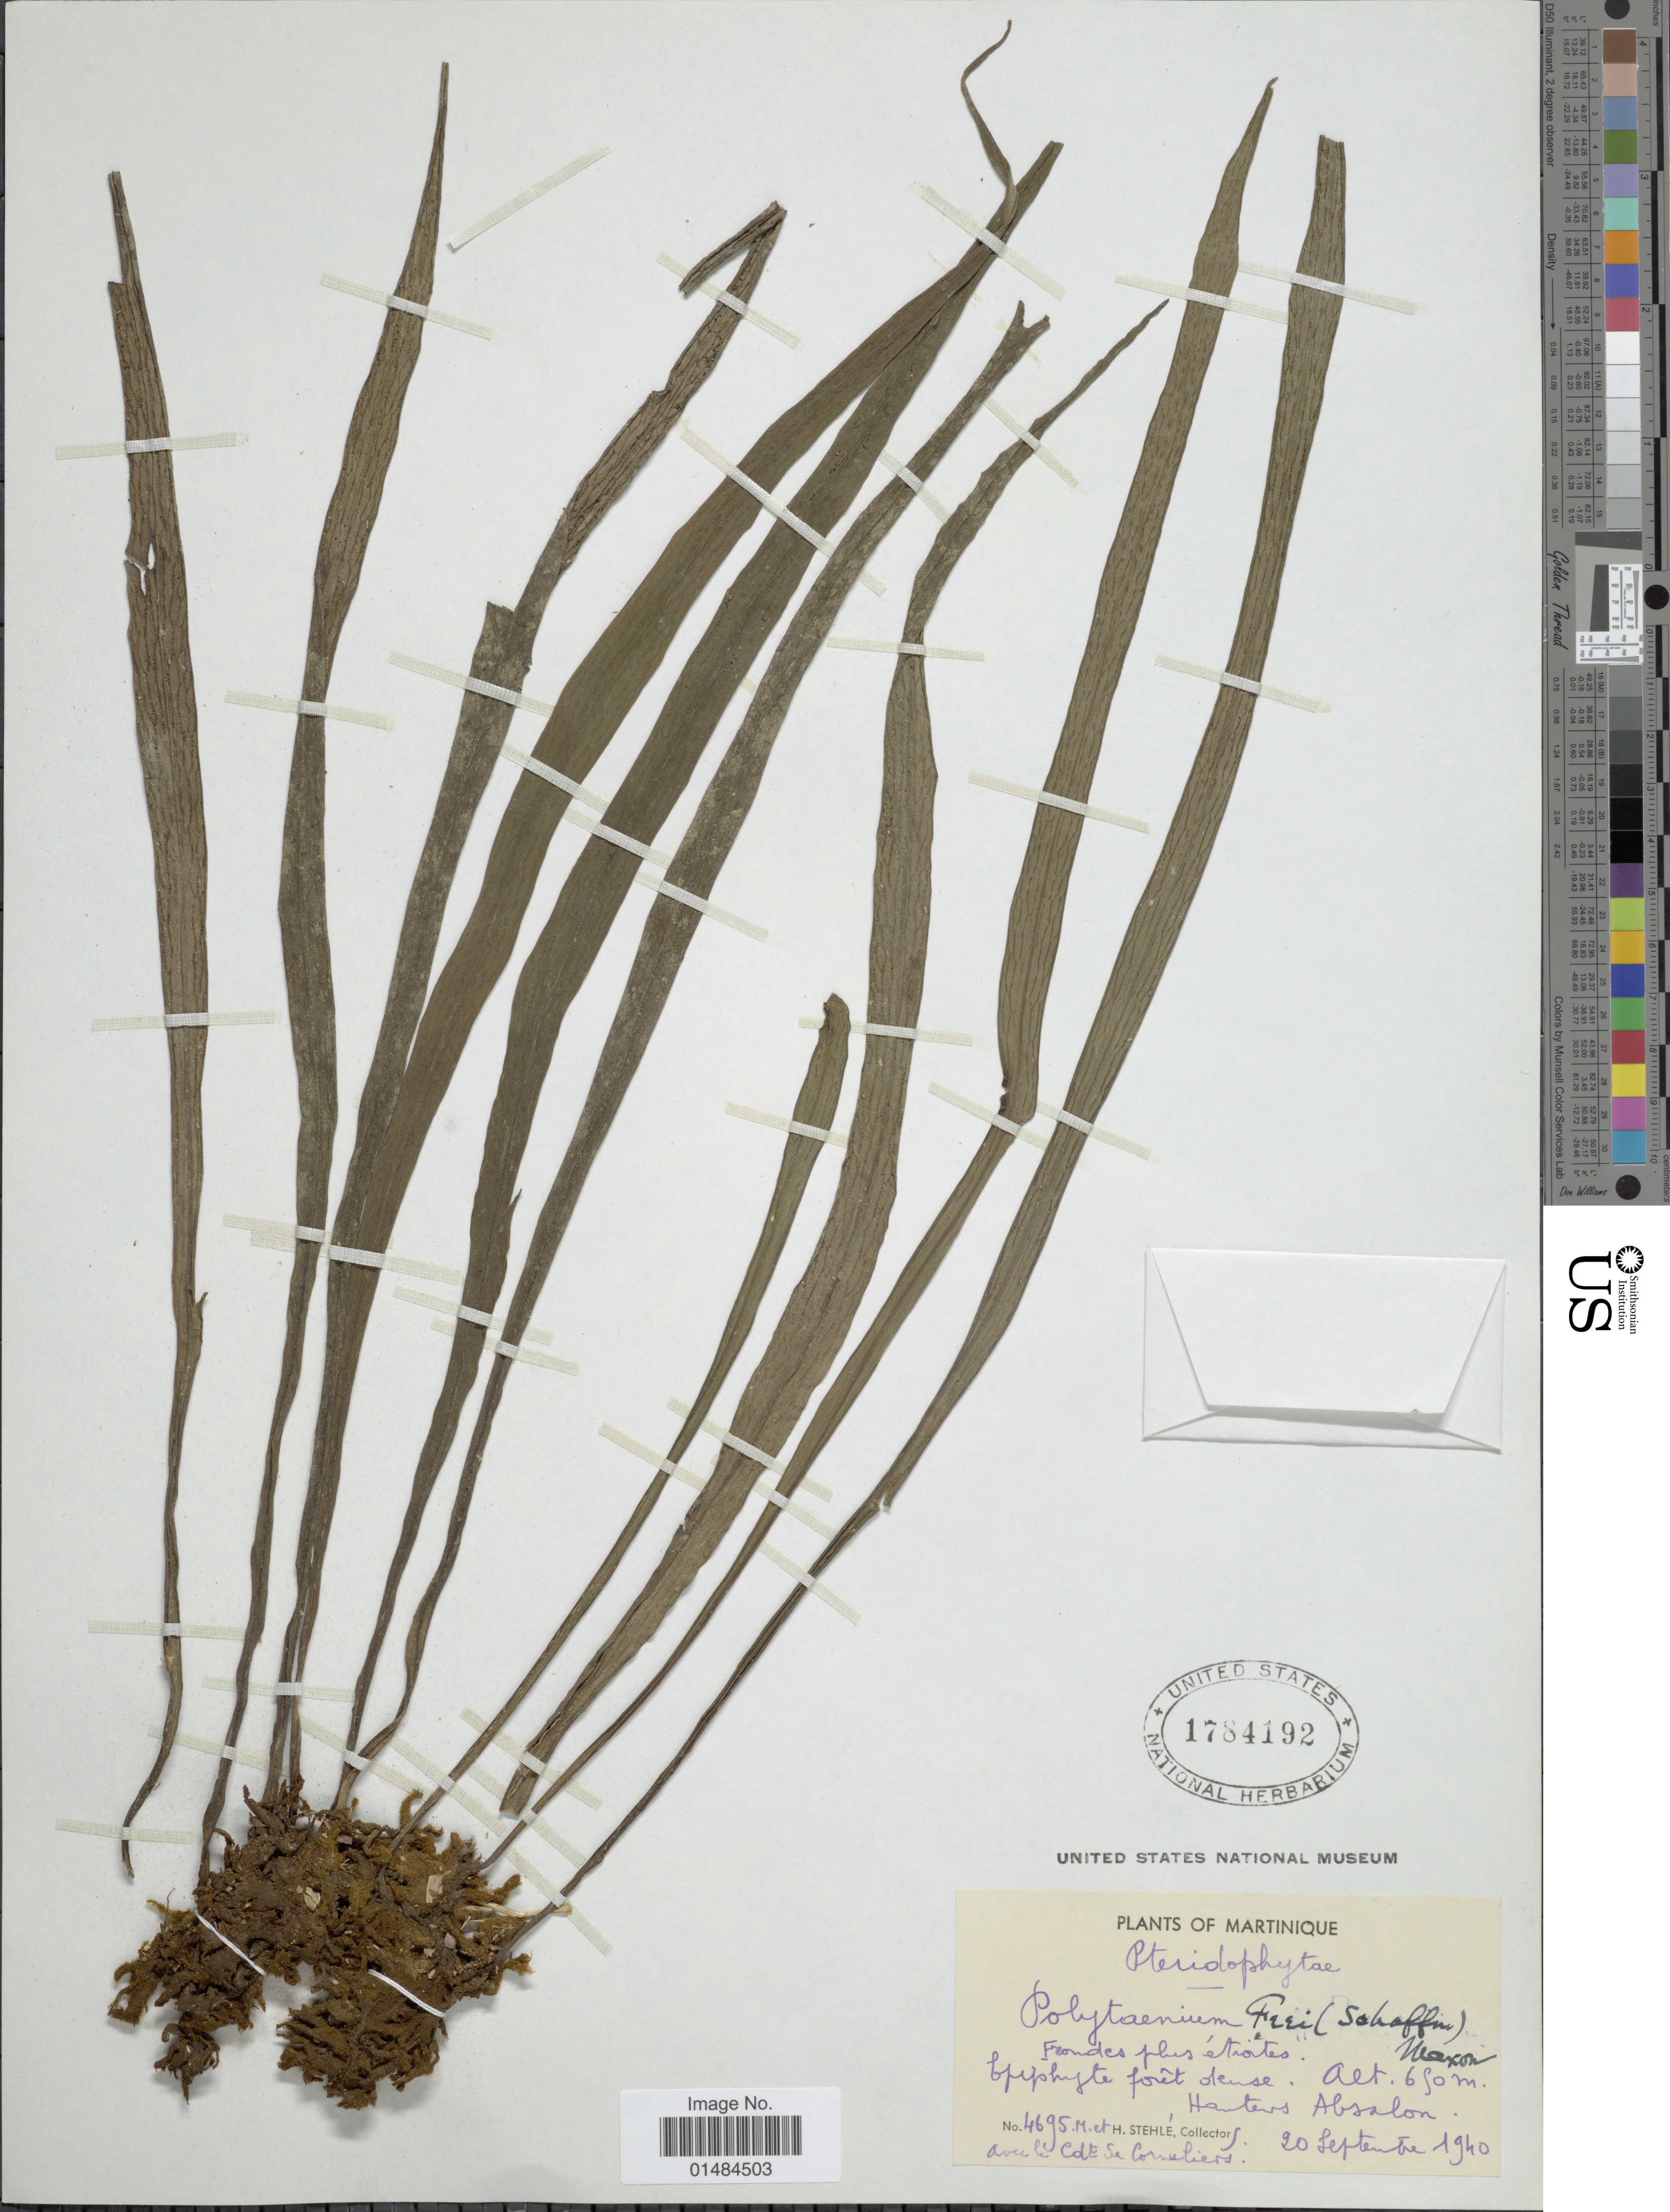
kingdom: Plantae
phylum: Tracheophyta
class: Polypodiopsida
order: Polypodiales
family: Pteridaceae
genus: Polytaenium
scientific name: Polytaenium lanceolatum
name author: (L.) Desv.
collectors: M. Stehlé & H. Stehlé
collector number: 4695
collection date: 1940-09-20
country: Martinique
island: Martinique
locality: Hauteurs Absalon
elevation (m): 690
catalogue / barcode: US 1784192